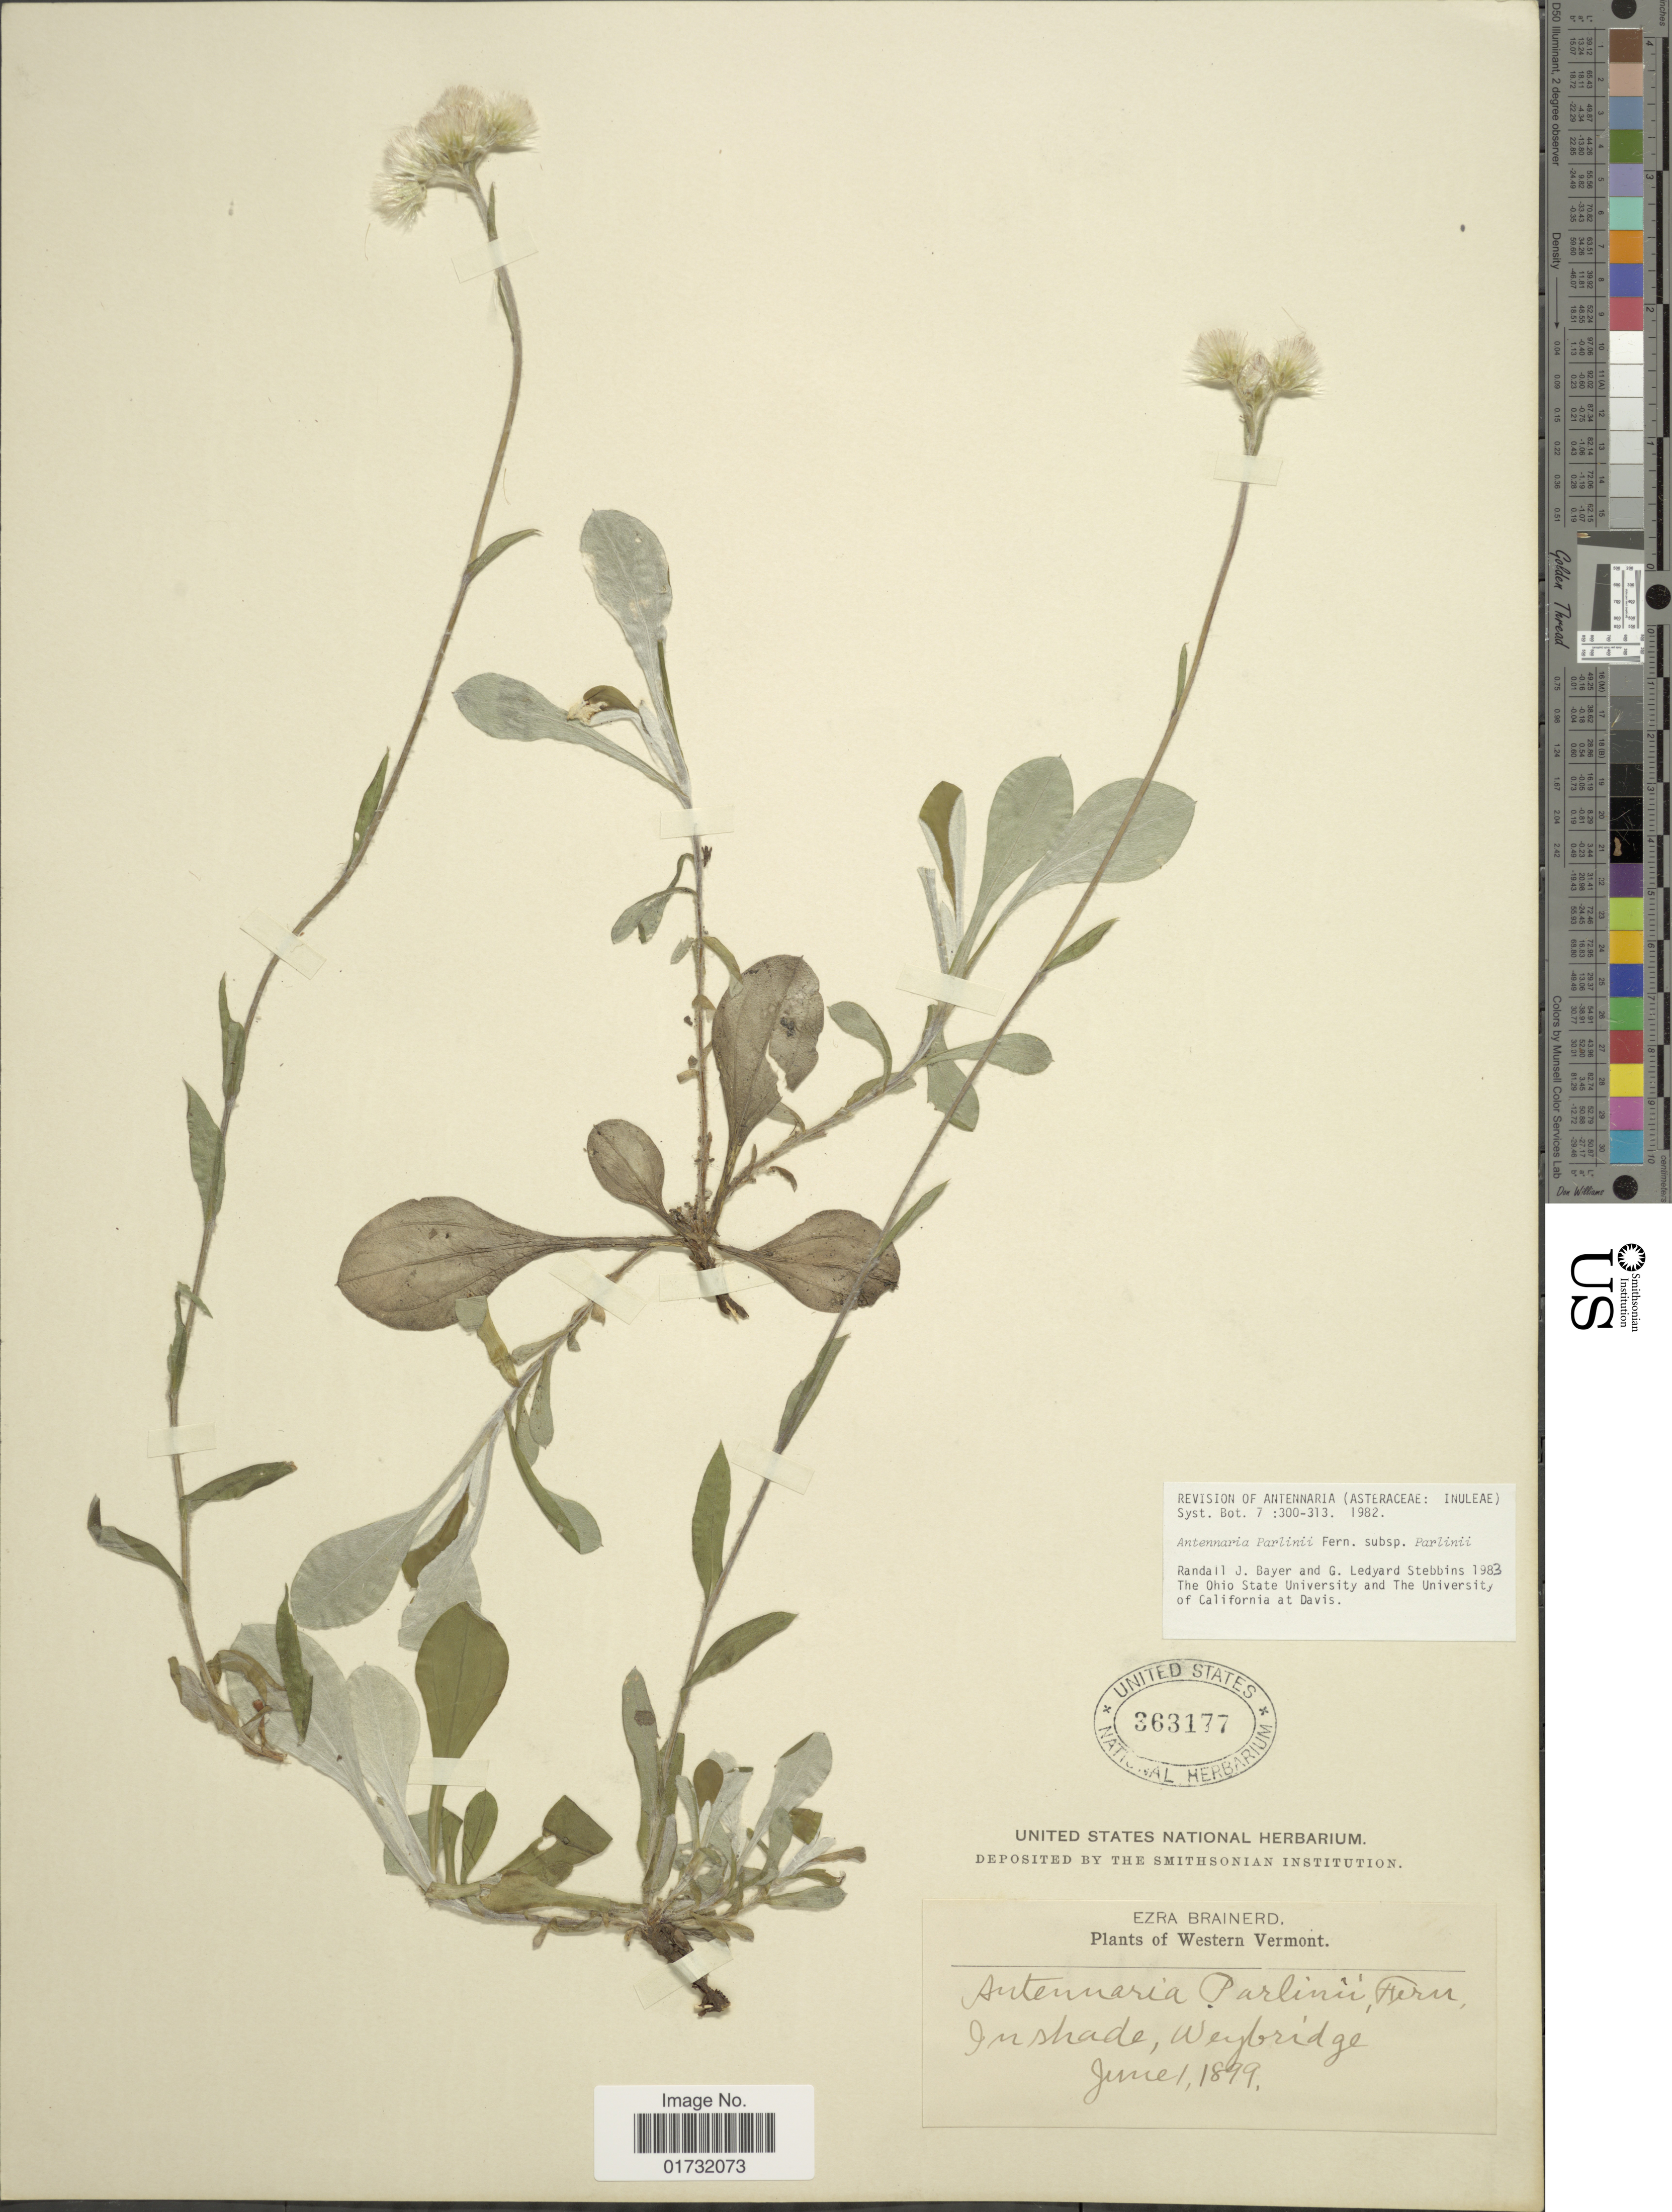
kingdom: Plantae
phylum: Tracheophyta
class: Magnoliopsida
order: Asterales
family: Asteraceae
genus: Antennaria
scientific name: Antennaria parlinii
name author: Fernald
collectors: E. Brainerd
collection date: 1899-06-01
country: United States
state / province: Vermont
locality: Western Vermont. Weybridge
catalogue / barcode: US 363177